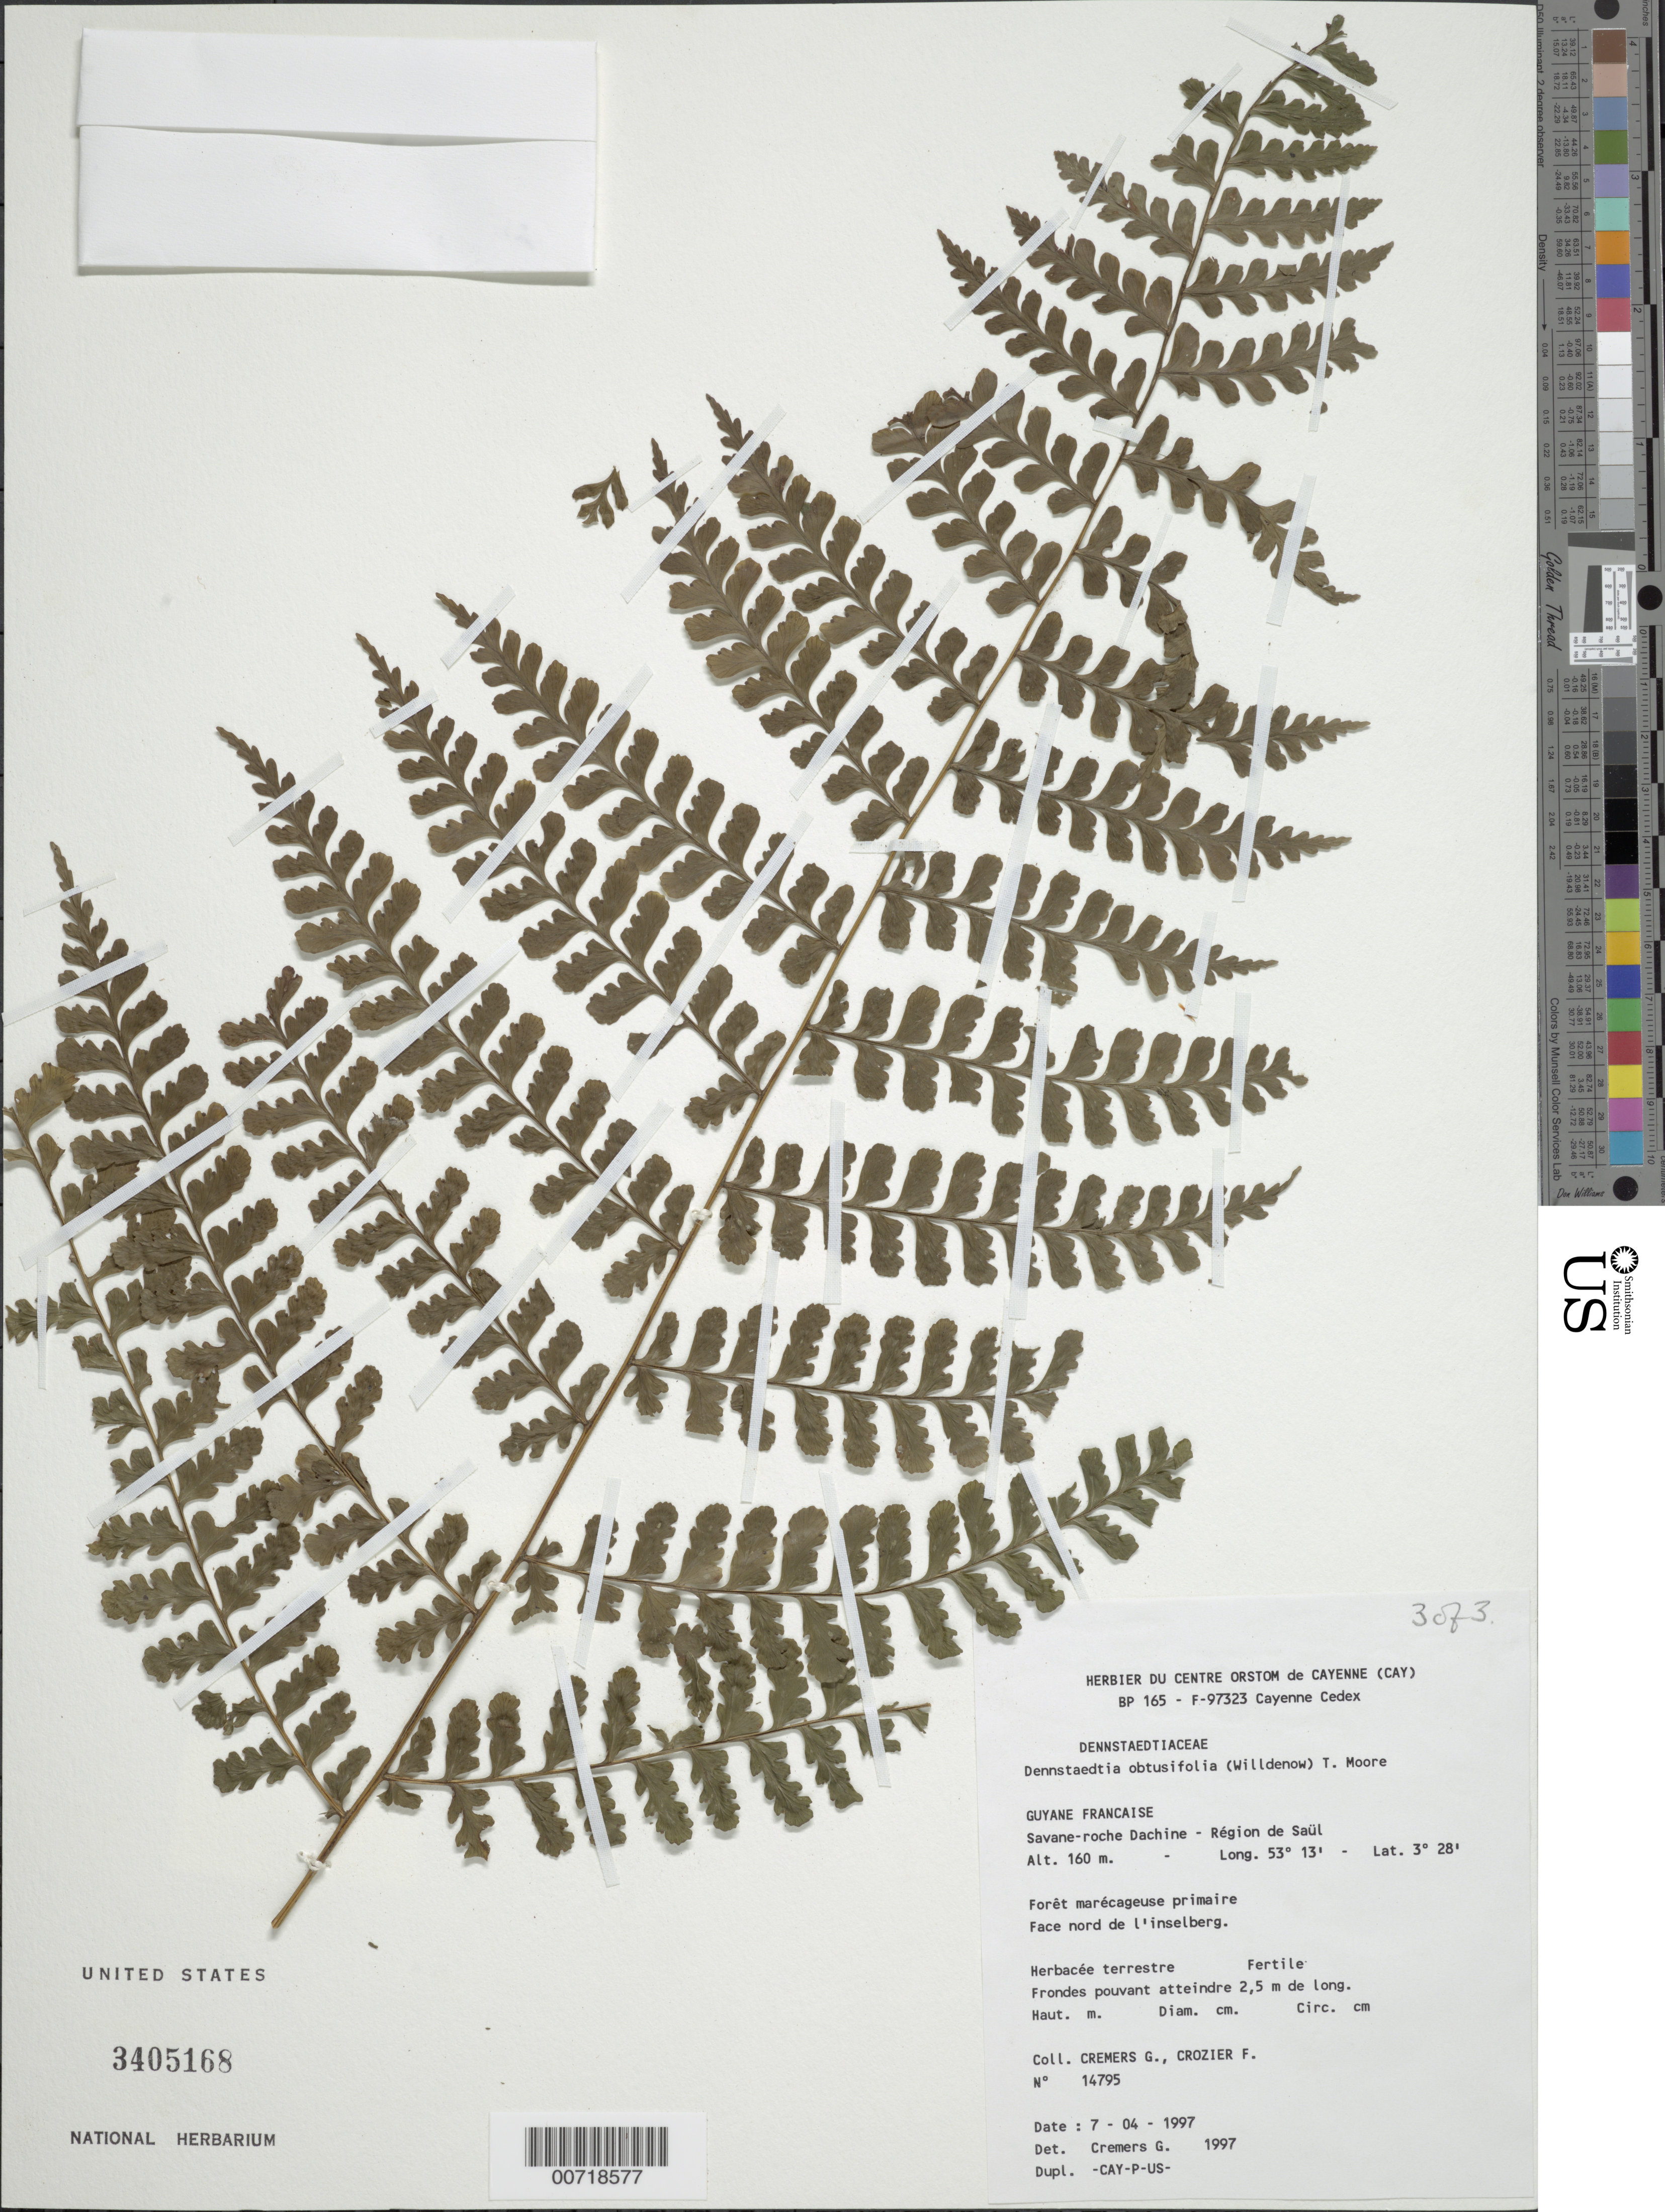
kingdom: Plantae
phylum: Tracheophyta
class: Polypodiopsida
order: Polypodiales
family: Dennstaedtiaceae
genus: Dennstaedtia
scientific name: Dennstaedtia obtusifolia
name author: (Willd.) T. Moore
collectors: G. Cremers & F. Crozier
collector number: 14795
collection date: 1997-04-07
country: French Guiana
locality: Savane-roche Dachine - Region de Saul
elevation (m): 160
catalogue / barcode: US 3405168